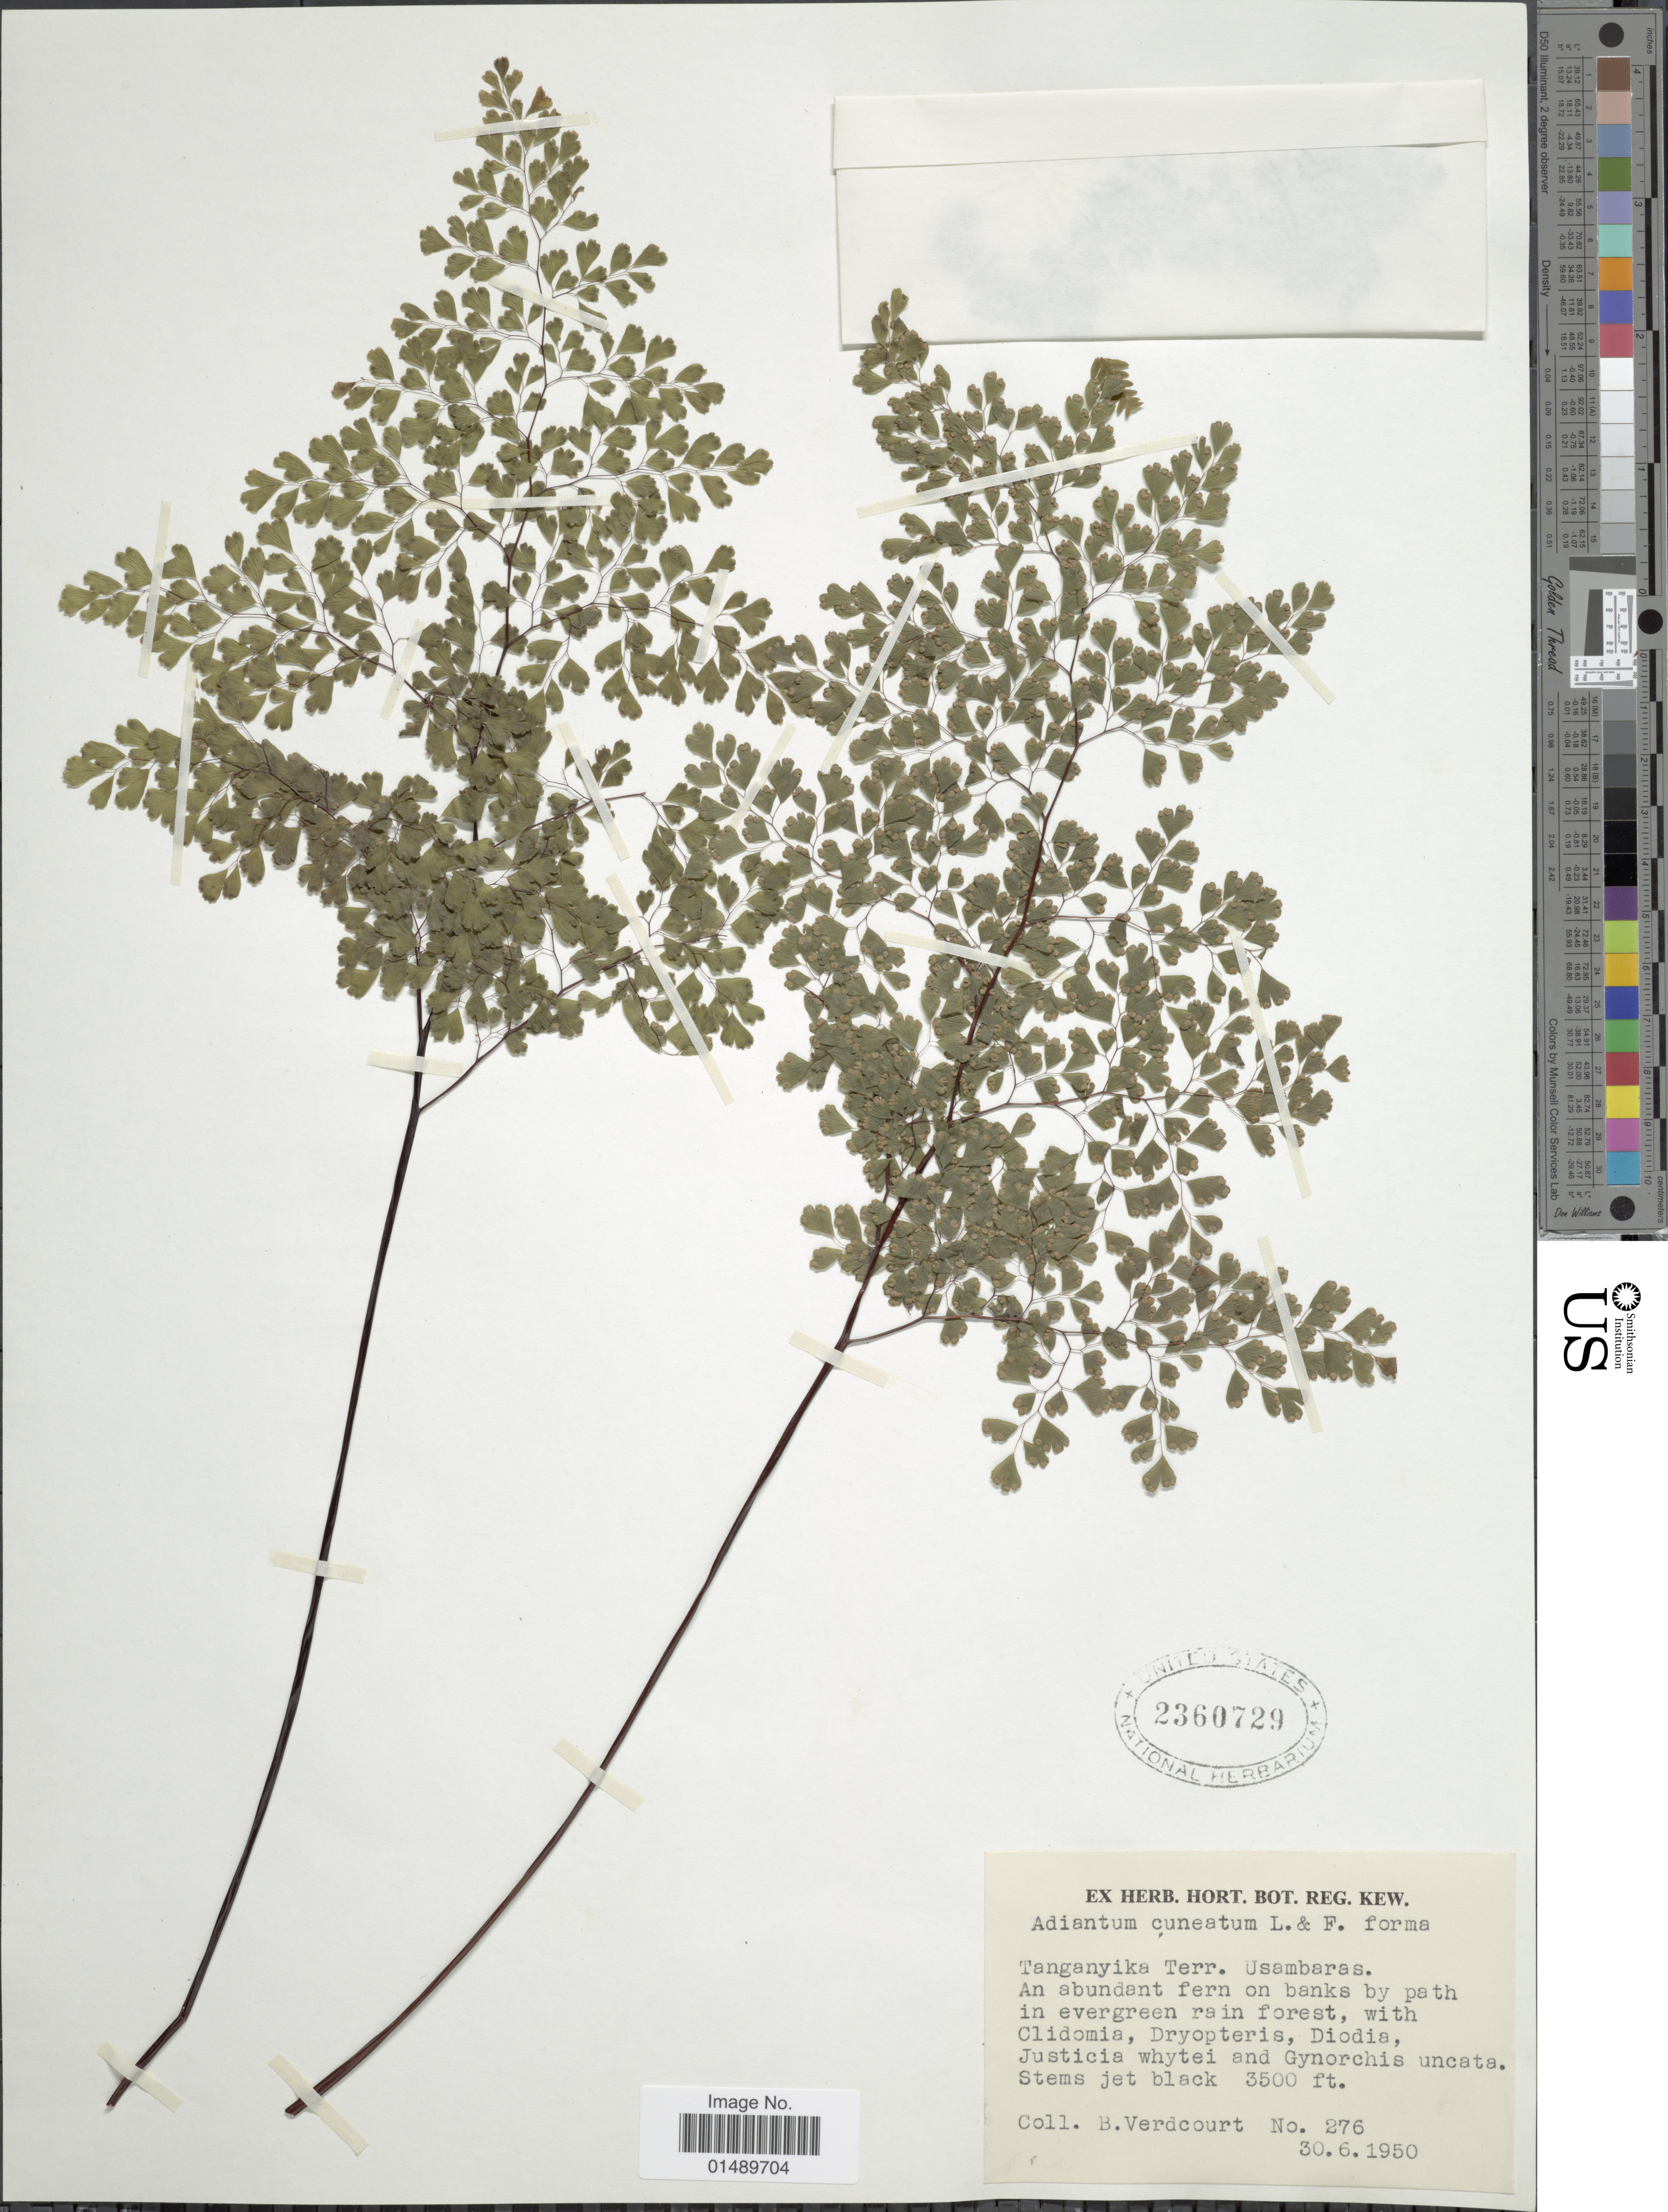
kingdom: Plantae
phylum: Tracheophyta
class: Polypodiopsida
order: Polypodiales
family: Pteridaceae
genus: Adiantum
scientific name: Adiantum raddianum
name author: C. Presl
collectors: B. Verdcourt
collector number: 276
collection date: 1950-06-30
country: Tanzania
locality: Tanganyika Terr. Usambaras.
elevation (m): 1067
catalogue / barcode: US 2360729